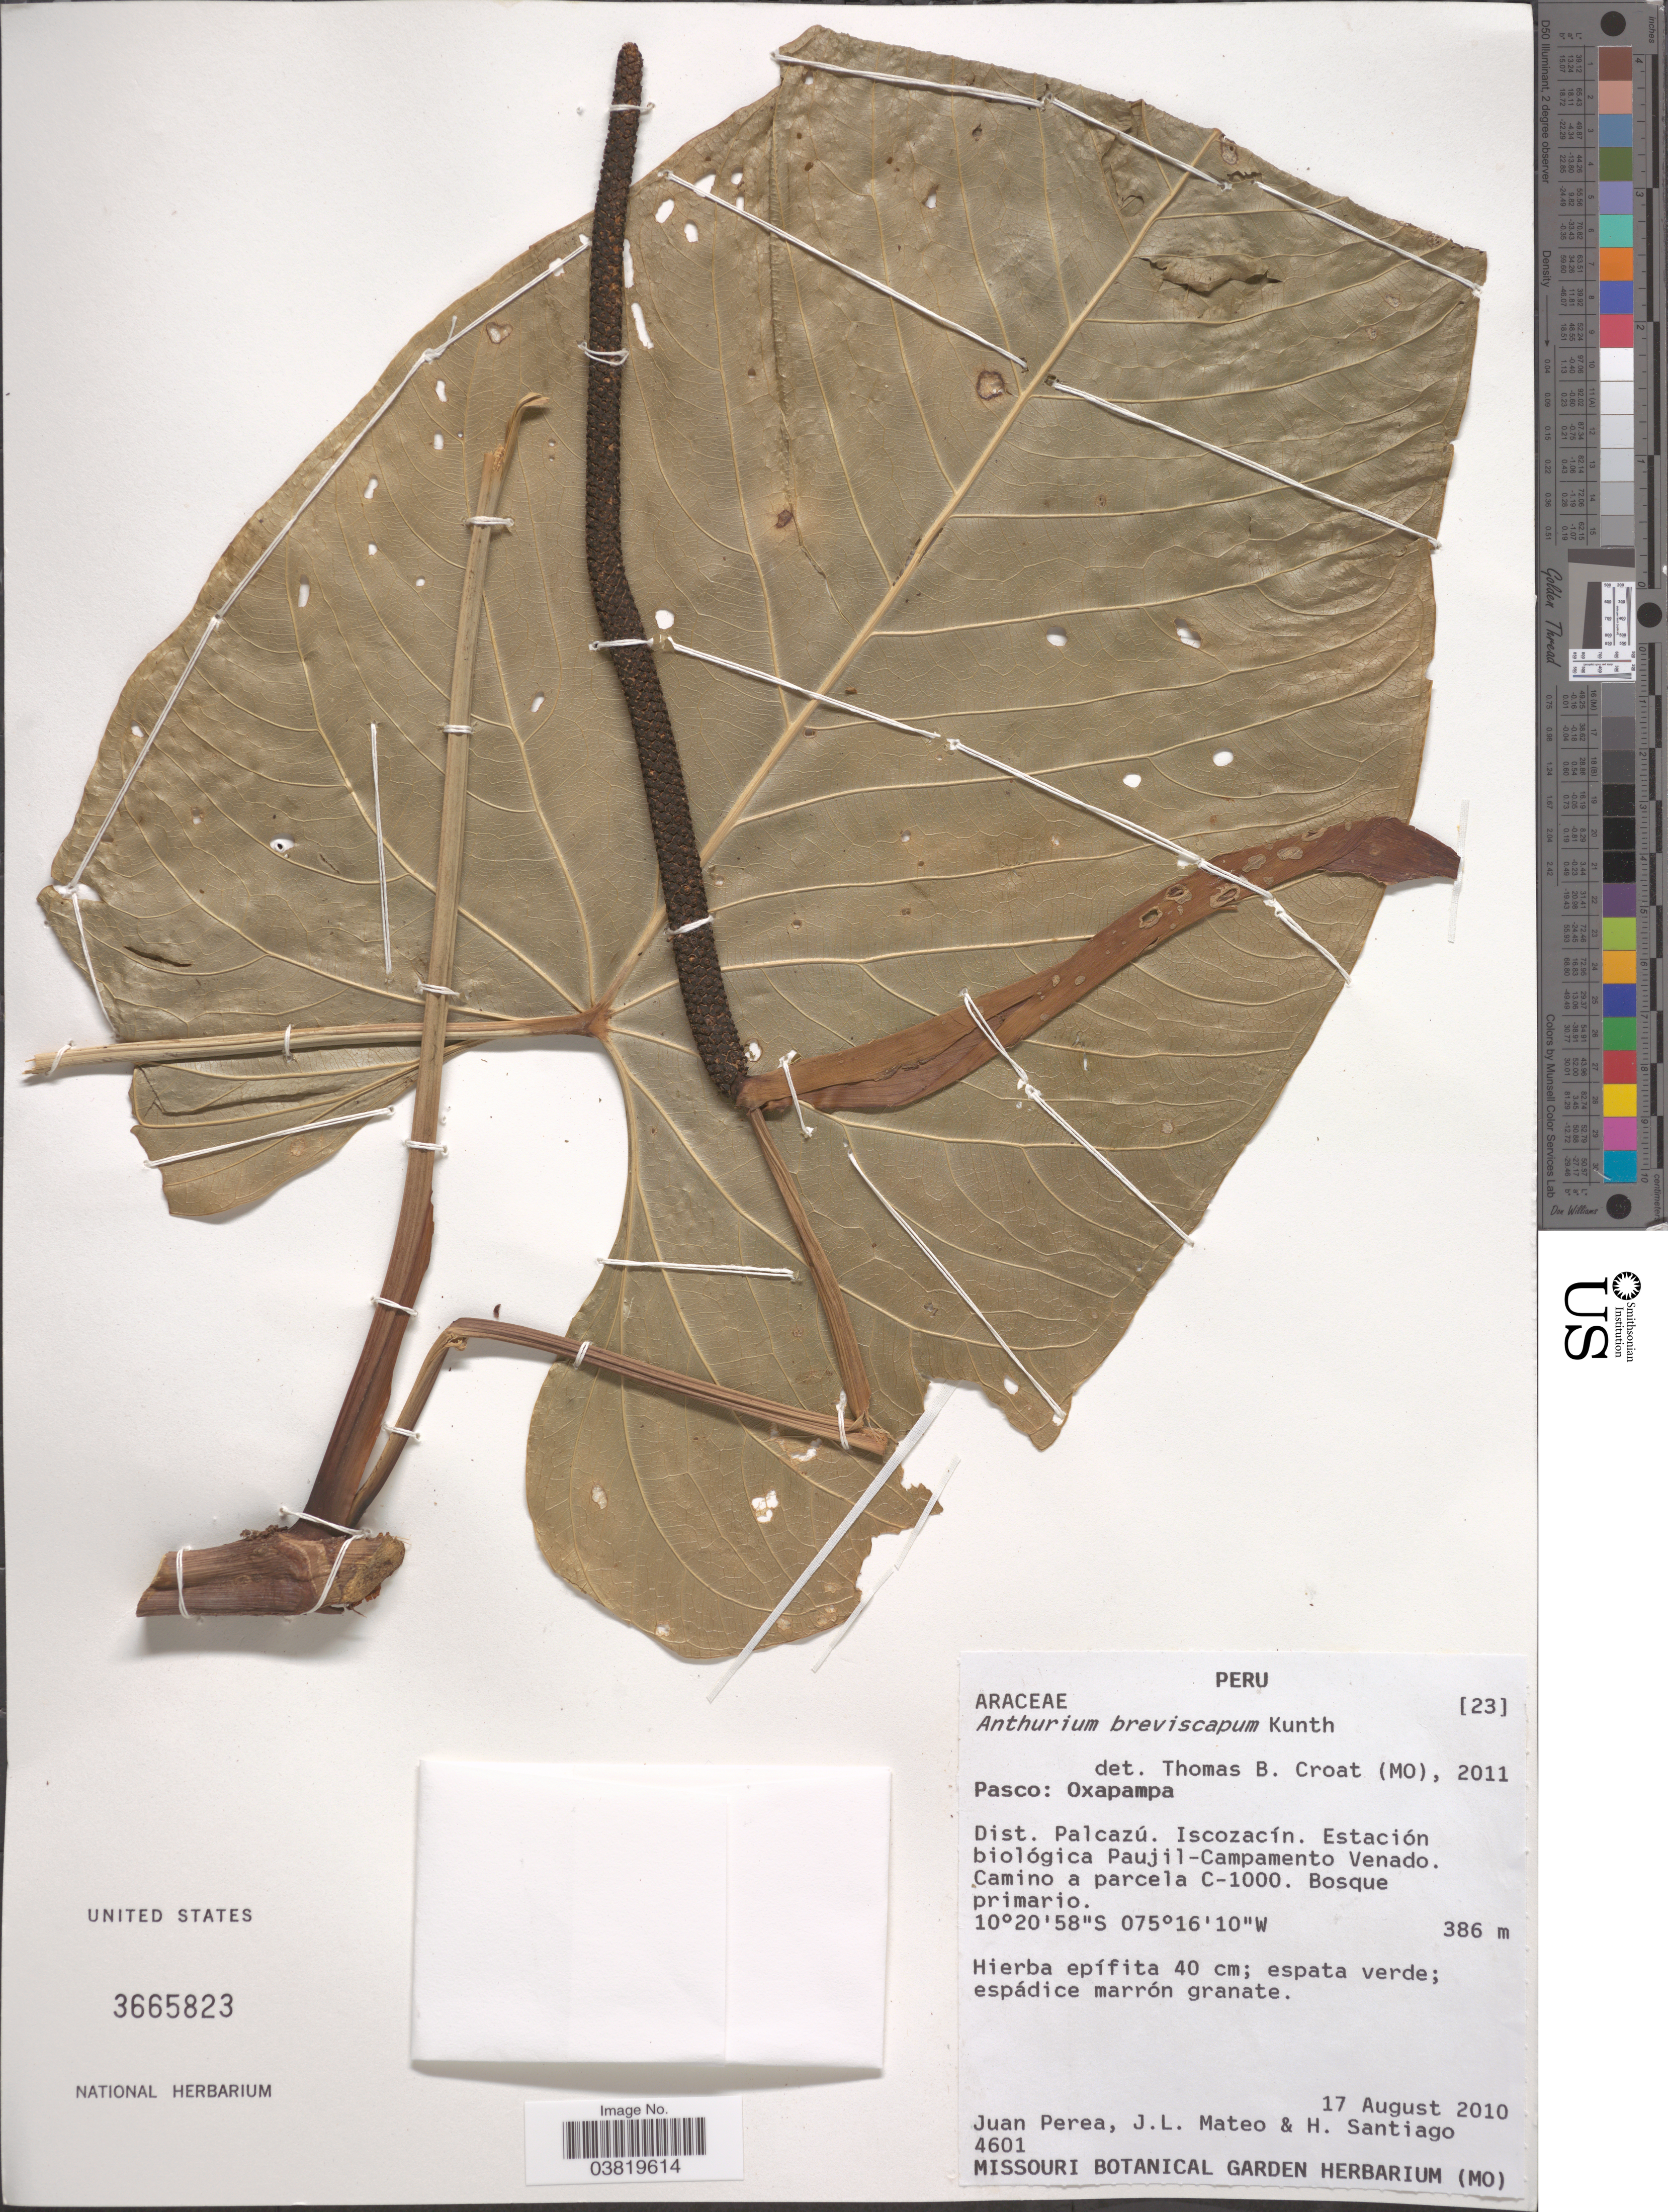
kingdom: Plantae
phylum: Tracheophyta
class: Liliopsida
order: Alismatales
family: Araceae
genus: Anthurium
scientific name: Anthurium breviscapum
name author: Kunth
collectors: J. Perea, J. Mateo & H. Santiago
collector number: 4601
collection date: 2010-08-17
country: Peru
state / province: Pasco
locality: Oxapampa. Dist. Palcazú. Iscozacín. Estación biológica Paujil-Campamento Venado. Camino a parcella C-1000.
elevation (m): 386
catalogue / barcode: US 3665823